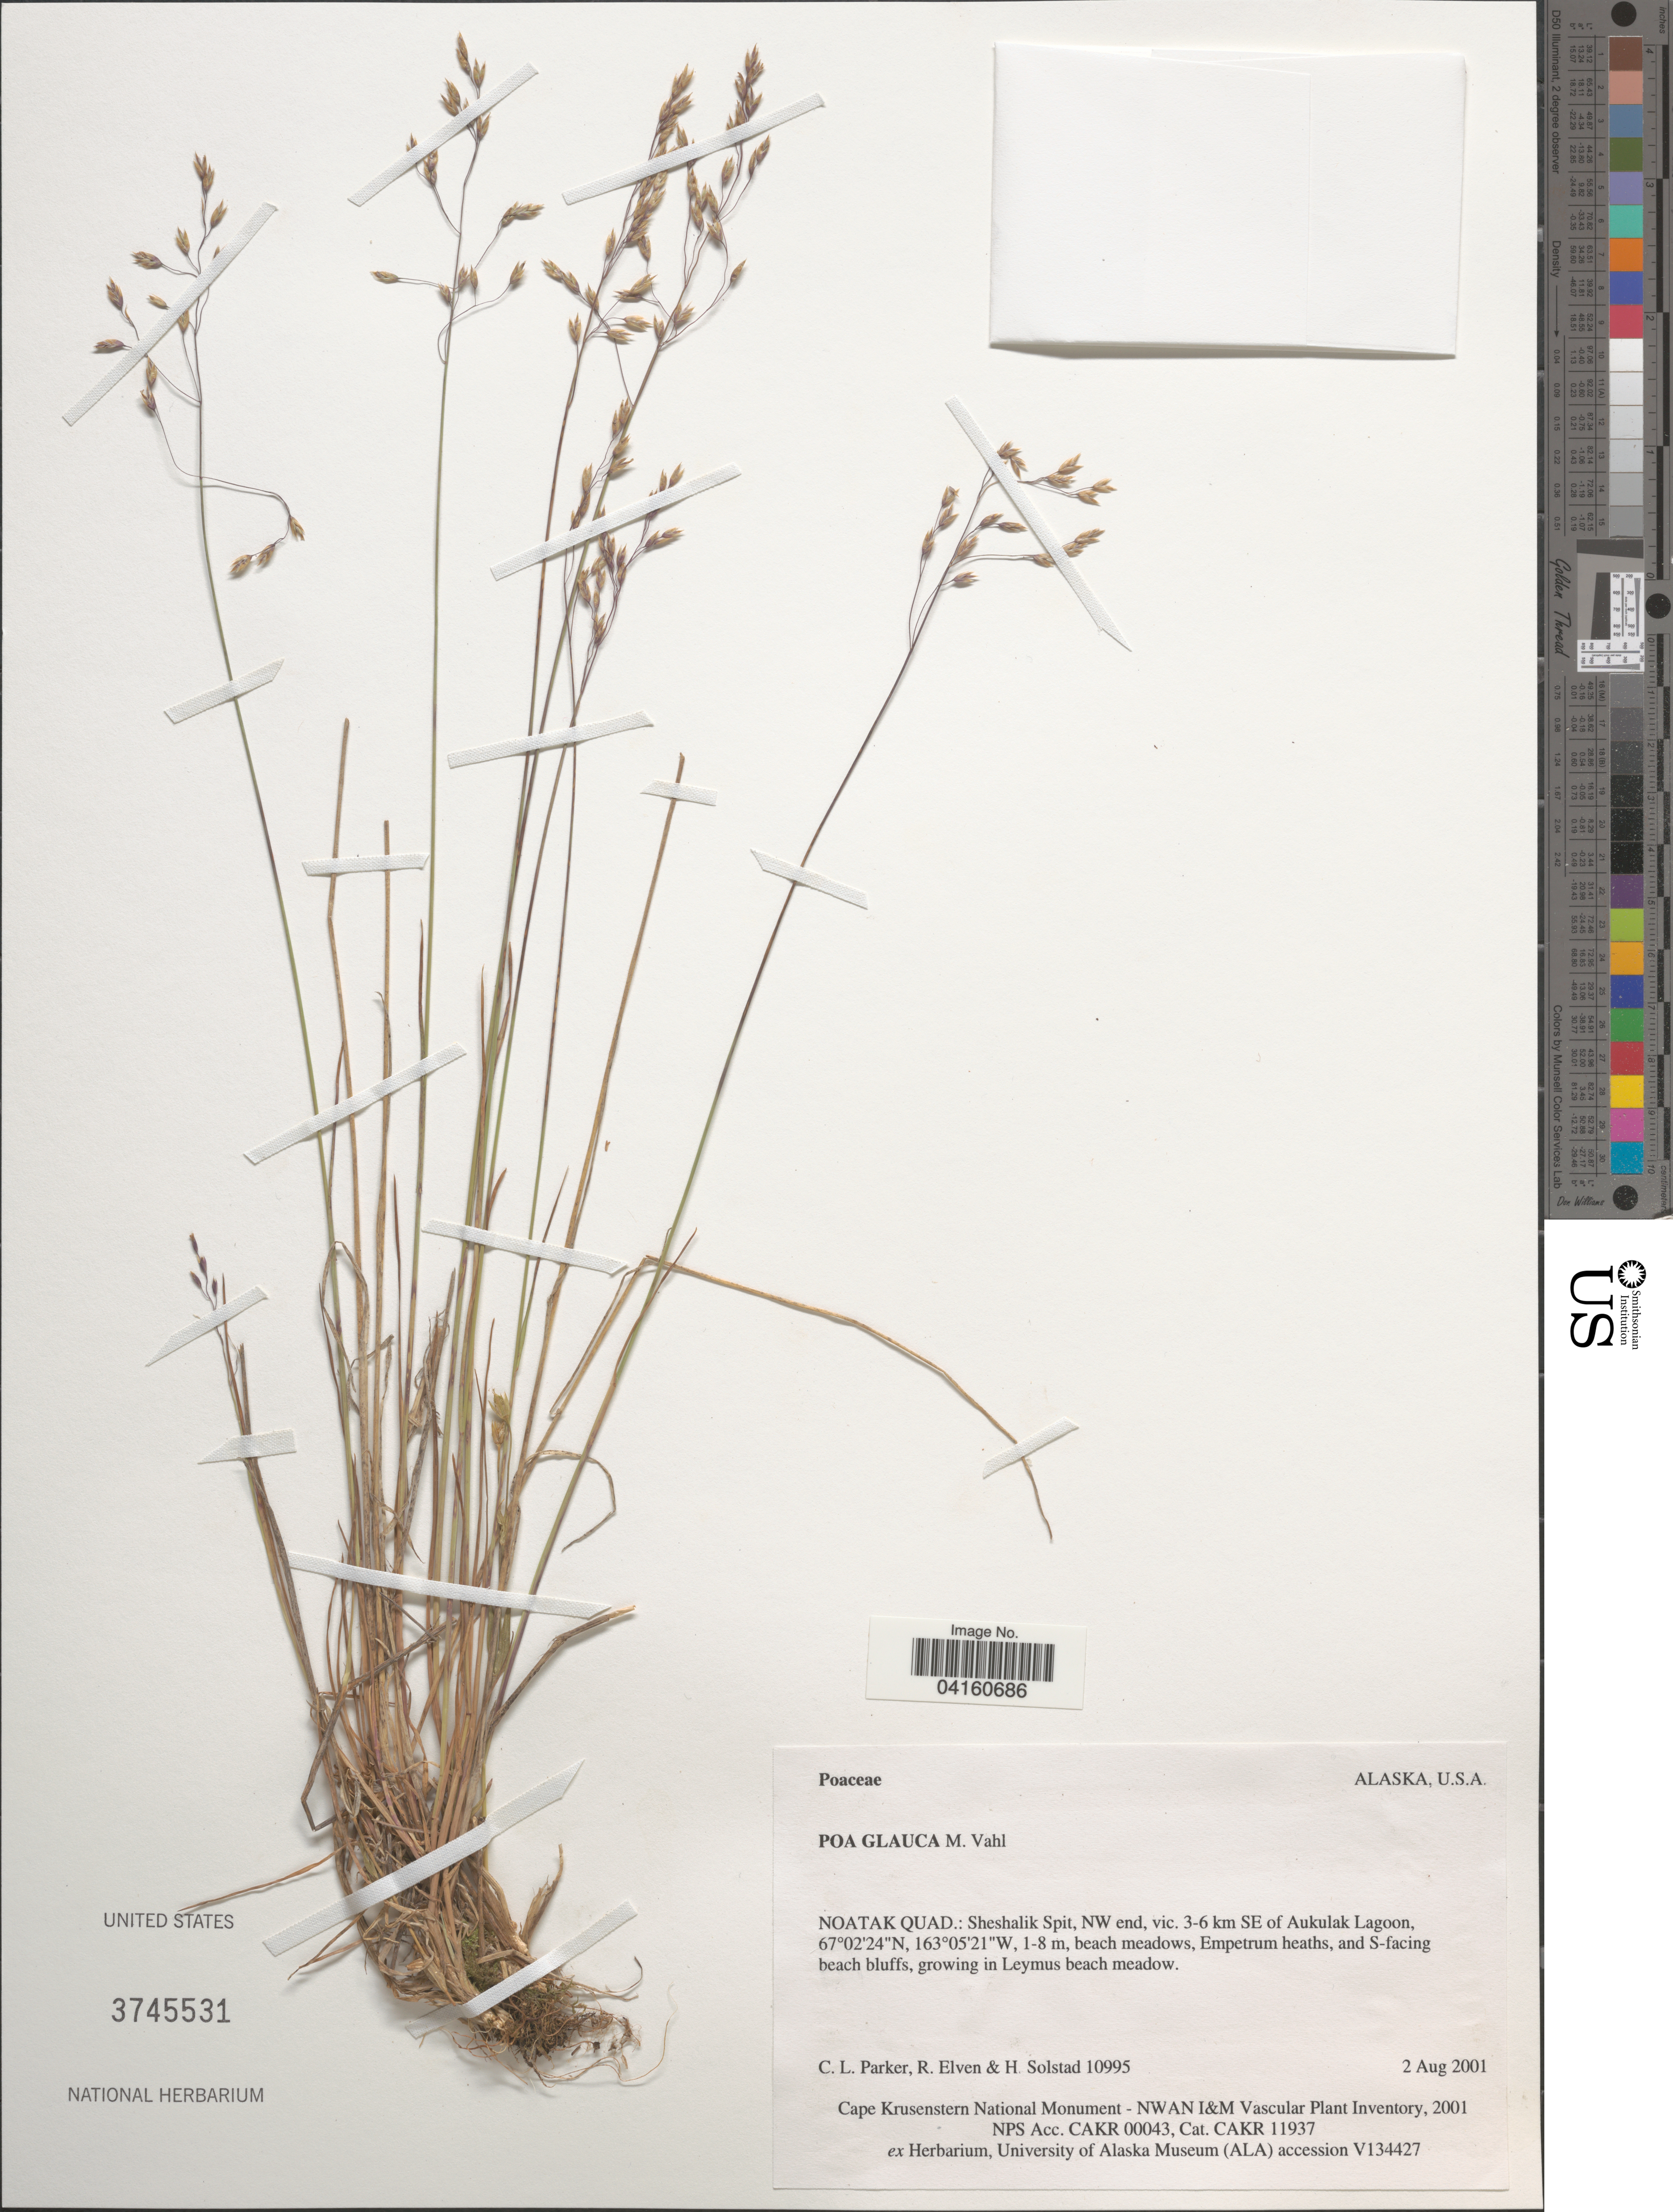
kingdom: Plantae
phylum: Tracheophyta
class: Liliopsida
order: Poales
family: Poaceae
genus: Poa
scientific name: Poa glauca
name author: Vahl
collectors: C. L. Parker, R. Elven & H. Solstad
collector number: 10995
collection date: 2001-08-02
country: United States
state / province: Alaska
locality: Noatak Quad.: Sheshalik Spit, NW end, vic. 3-6 km SE of Aukulak Lagoon, beach meadows.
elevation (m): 1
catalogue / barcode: US 3745531